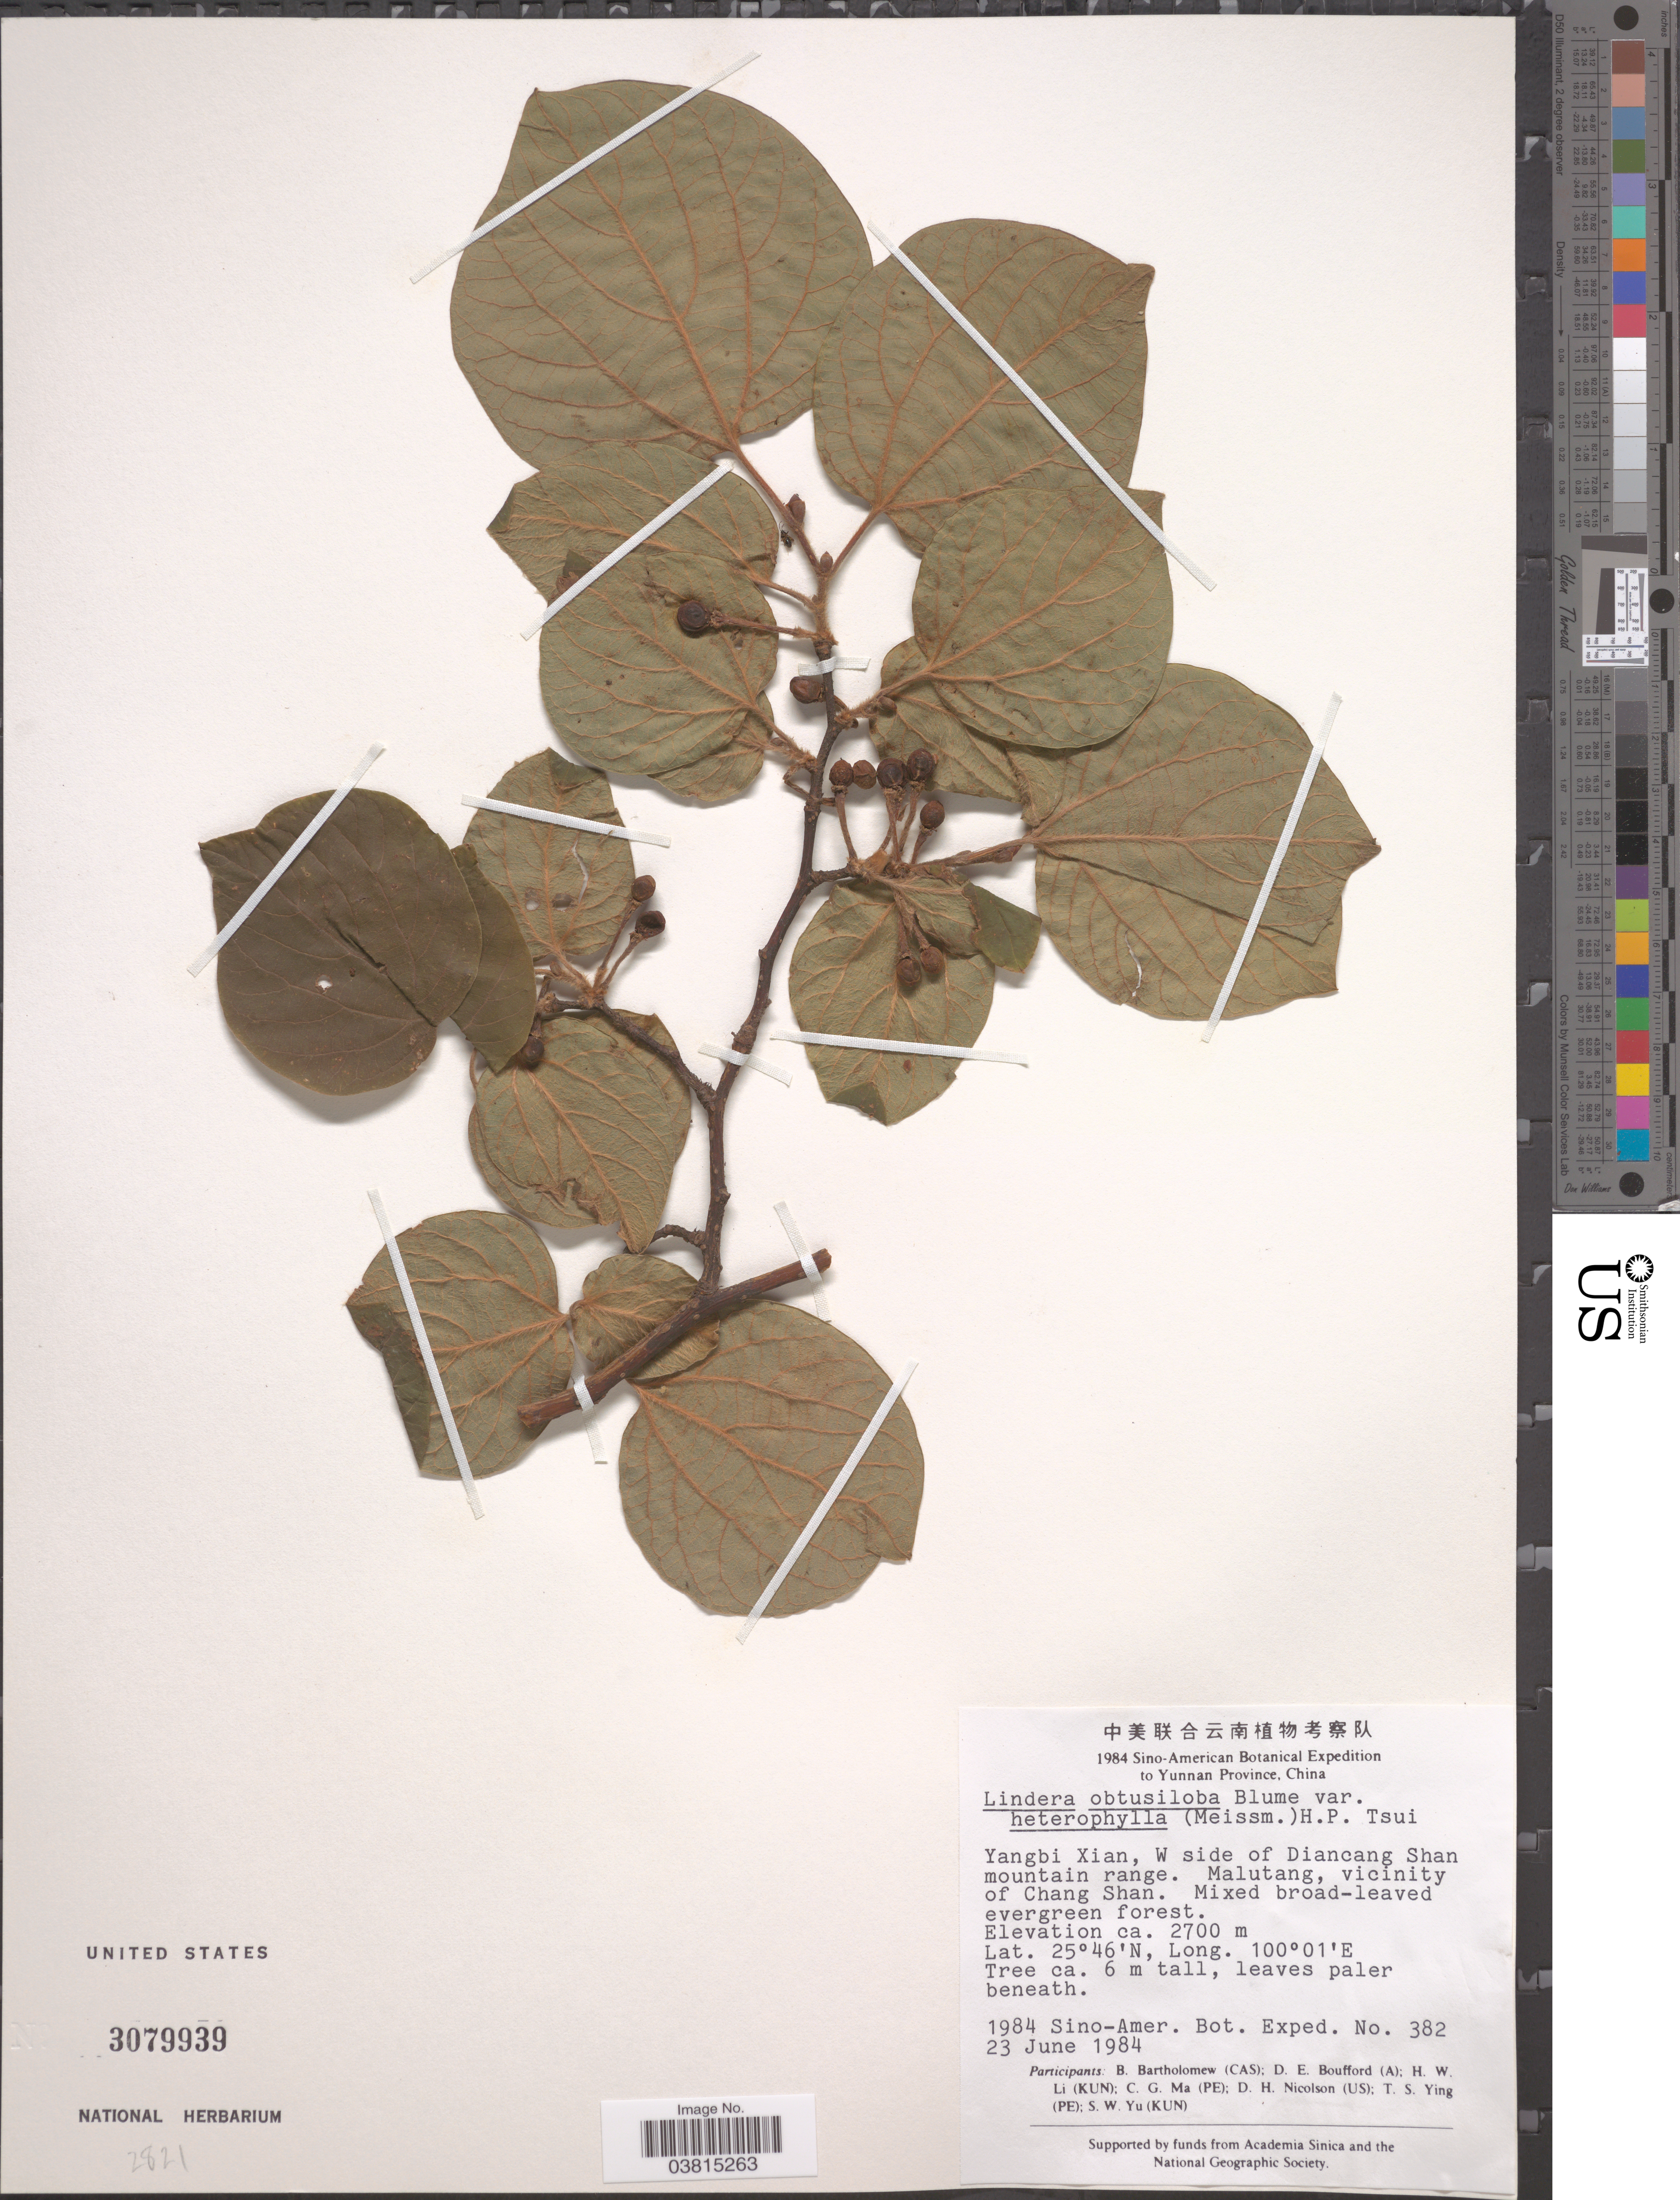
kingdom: Plantae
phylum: Tracheophyta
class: Magnoliopsida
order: Laurales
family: Lauraceae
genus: Lindera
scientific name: Lindera obtusiloba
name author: Blume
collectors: Sino-Amer. Bot. Exped. 1984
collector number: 382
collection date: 1984-06-26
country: China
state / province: Yunnan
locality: Yangbi Xian, W side of Diancang Sham mountain range. Malutang, vicinity of Chang Shan.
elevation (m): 2700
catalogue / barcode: US 3079939